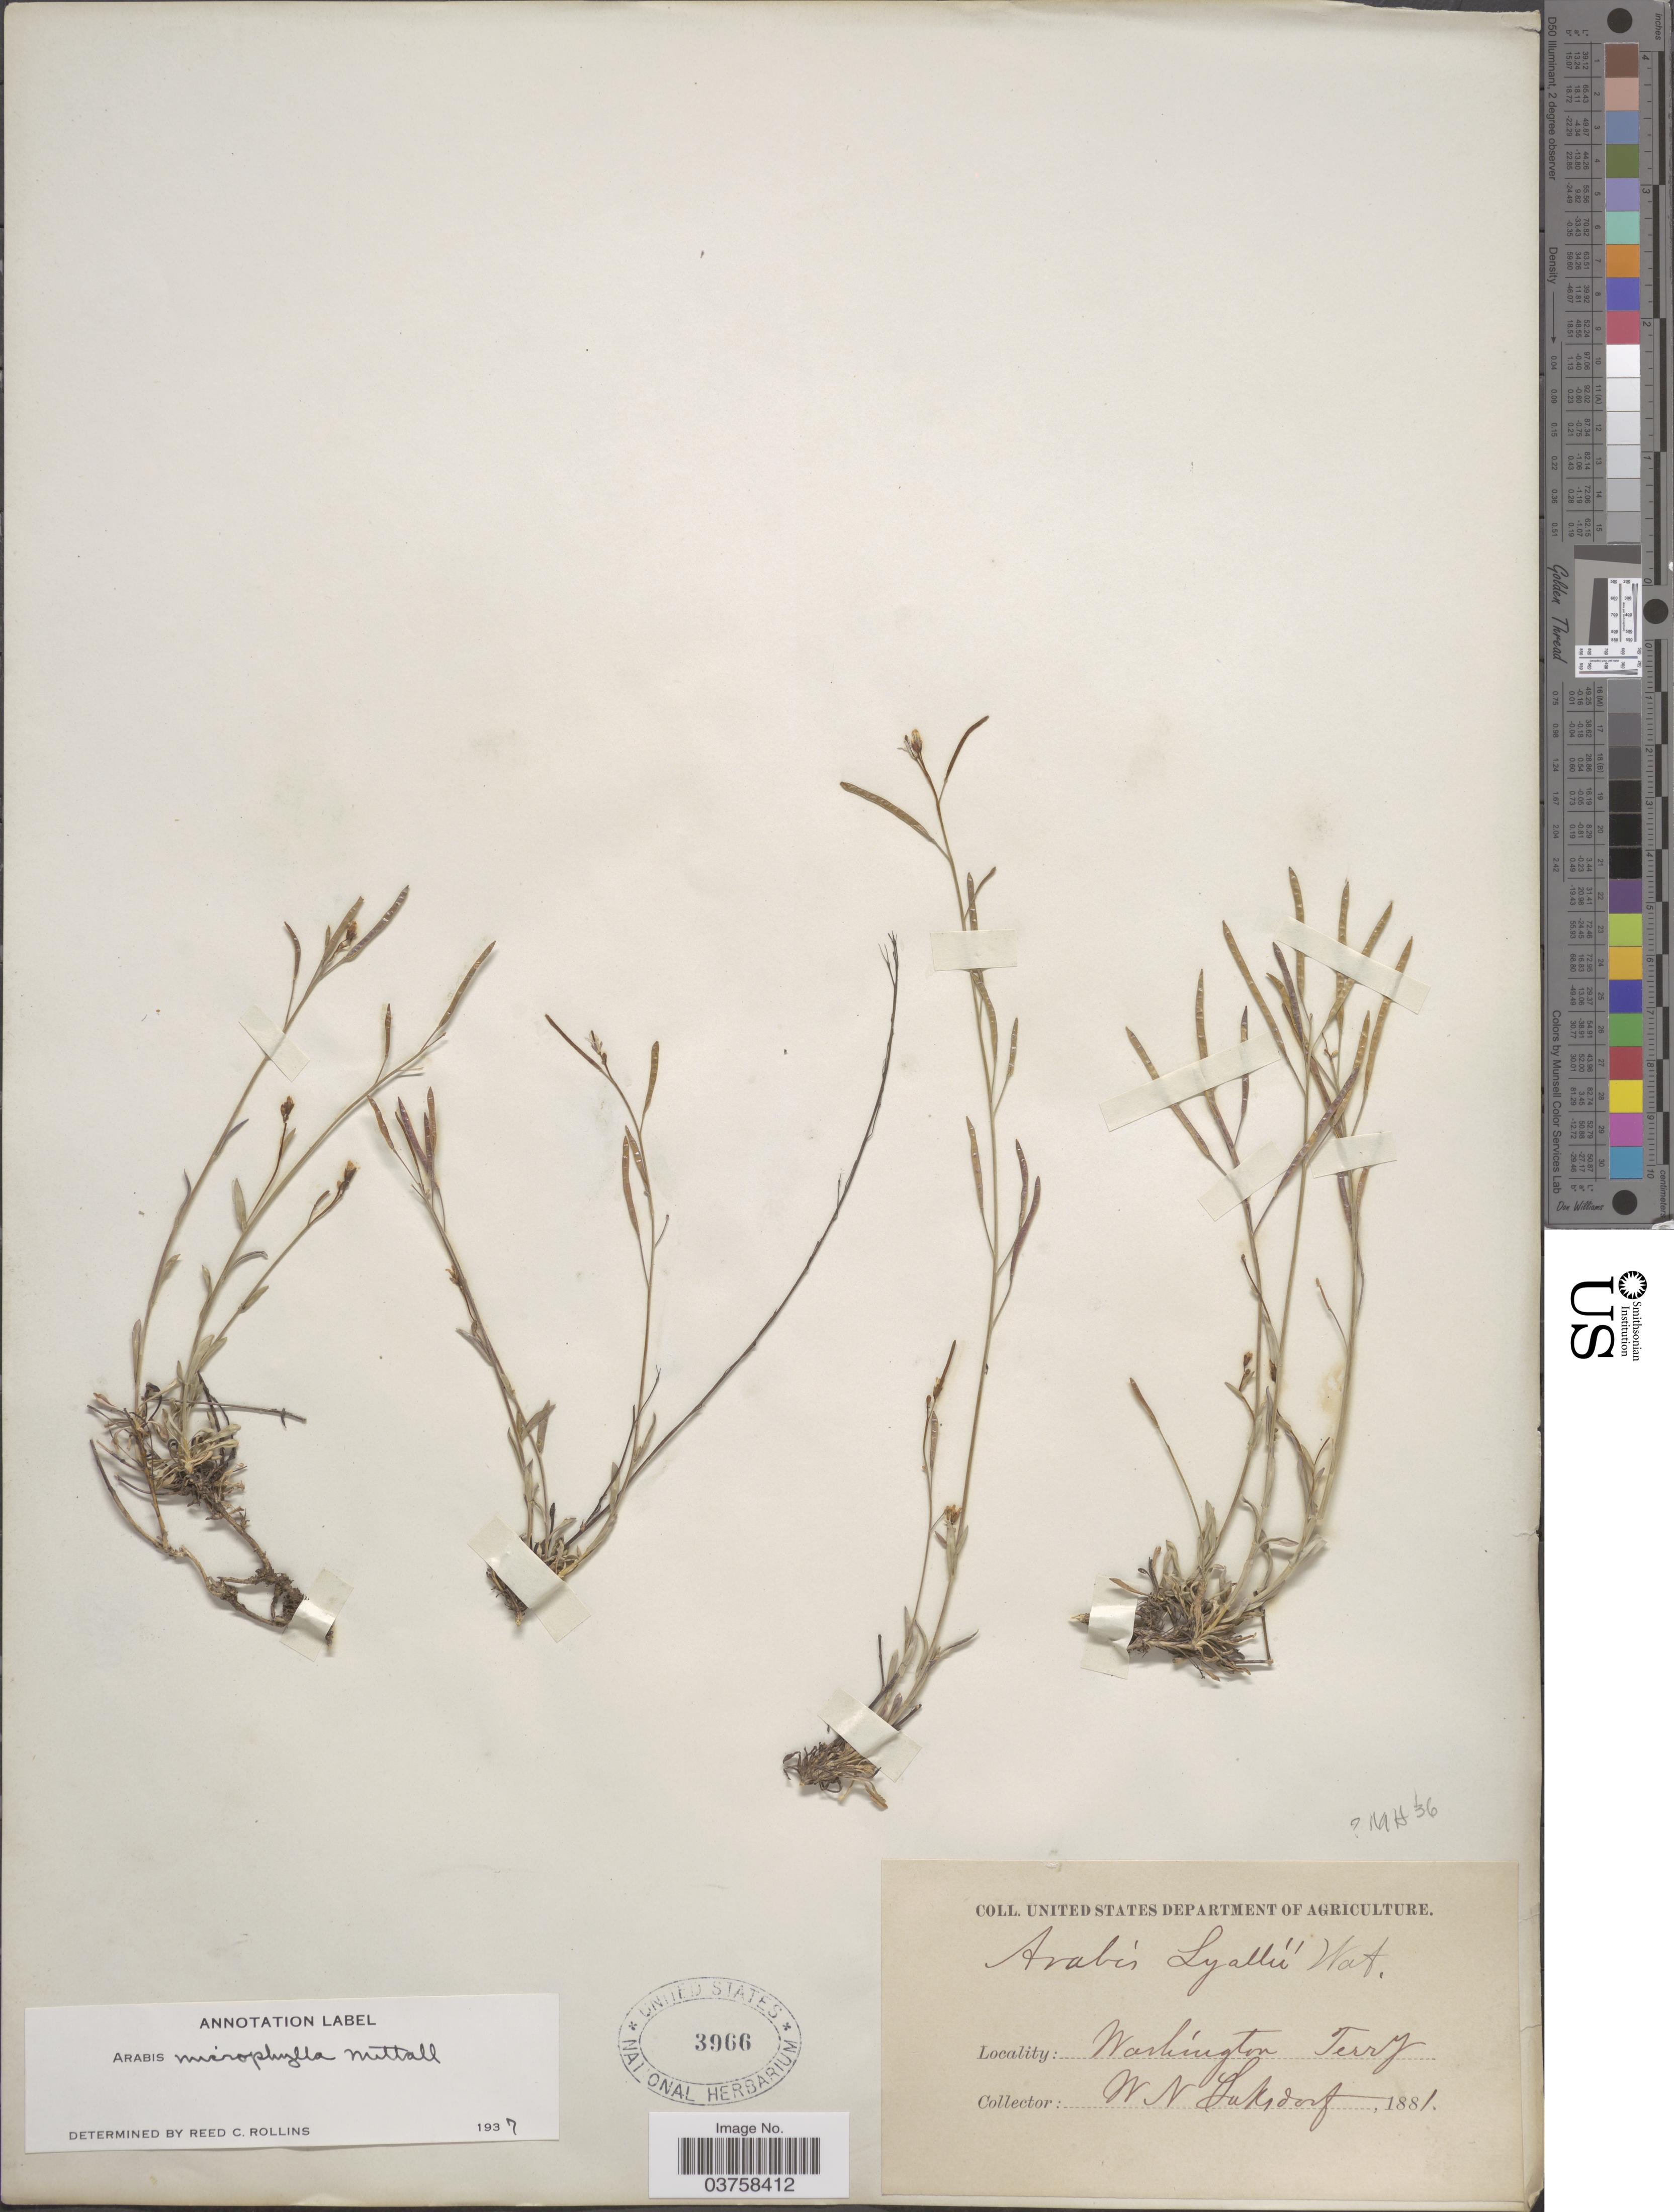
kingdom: Plantae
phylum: Tracheophyta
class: Magnoliopsida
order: Brassicales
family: Brassicaceae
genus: Arabis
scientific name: Arabis microphylla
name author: Nutt.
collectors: W. N. Suksdorf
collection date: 1881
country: United States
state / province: Washington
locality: Washington Terry.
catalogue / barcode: US 3966